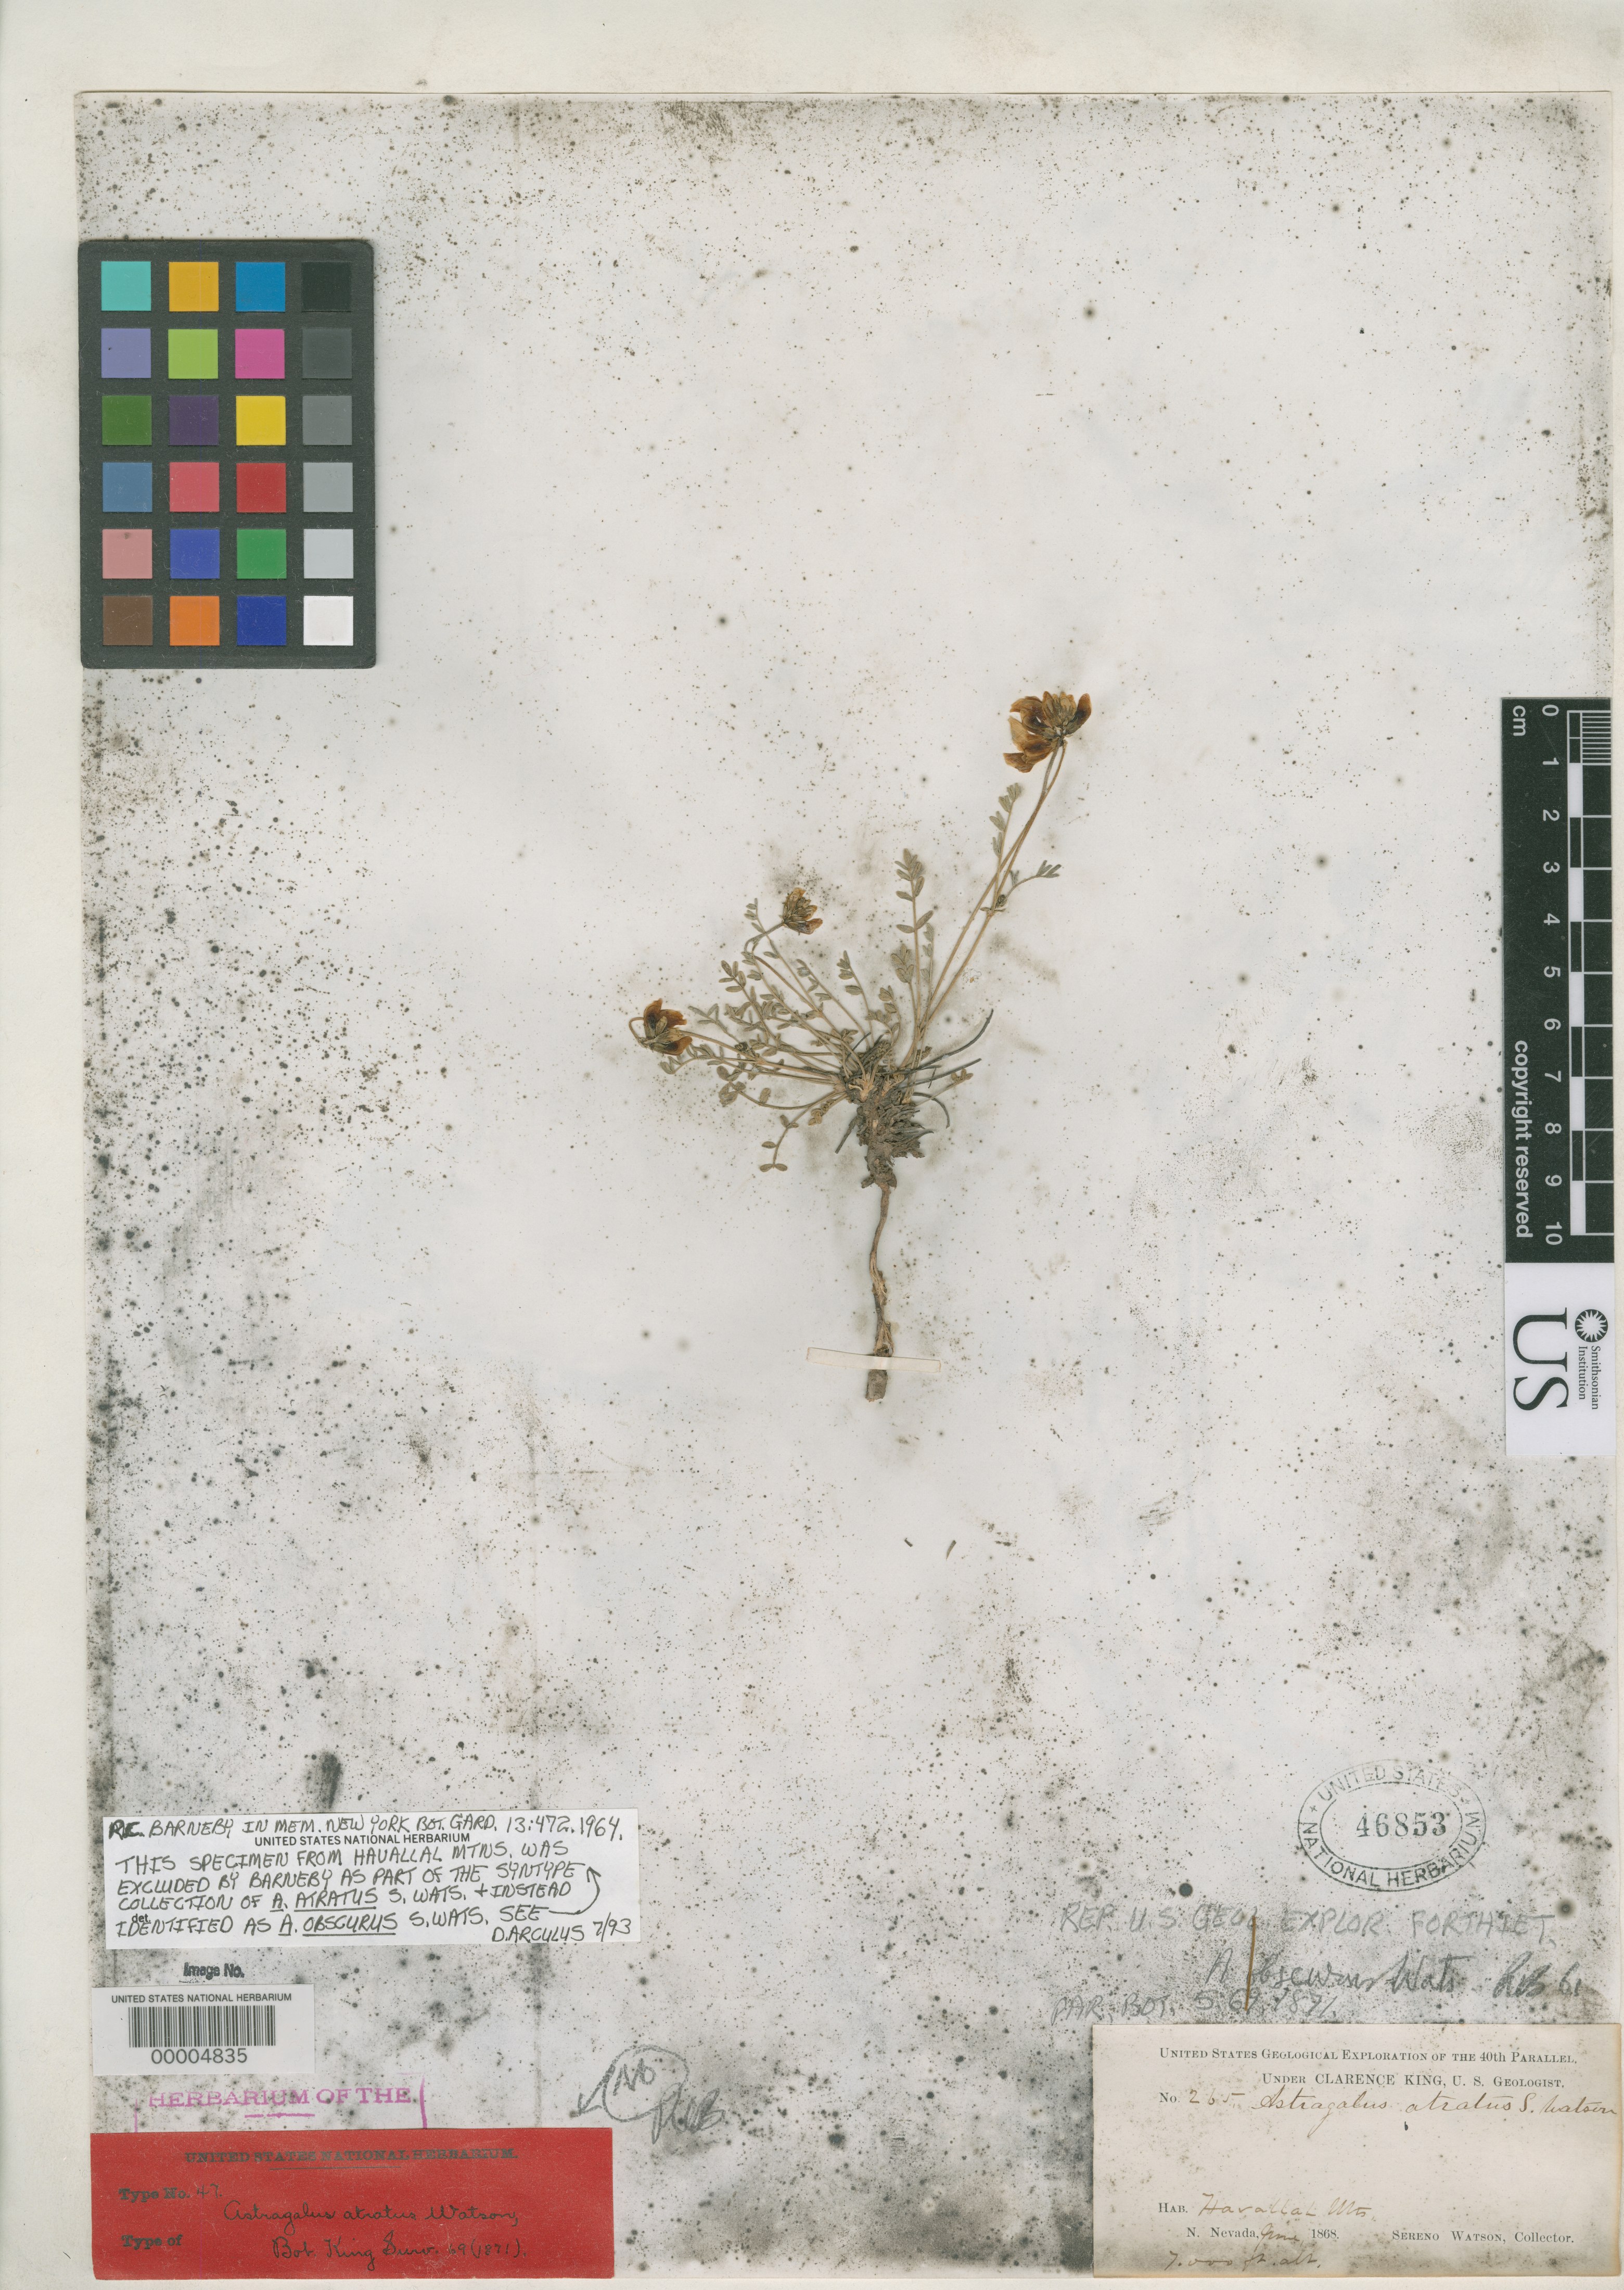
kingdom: Plantae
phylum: Tracheophyta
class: Magnoliopsida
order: Fabales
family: Fabaceae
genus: Astragalus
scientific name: Astragalus atratus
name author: S. Watson in C. King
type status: Syntype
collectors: S. Watson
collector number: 265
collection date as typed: Jun 1868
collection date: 1868-06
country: United States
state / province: Nevada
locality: Havallal Mountains.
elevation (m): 1829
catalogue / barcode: US 46853